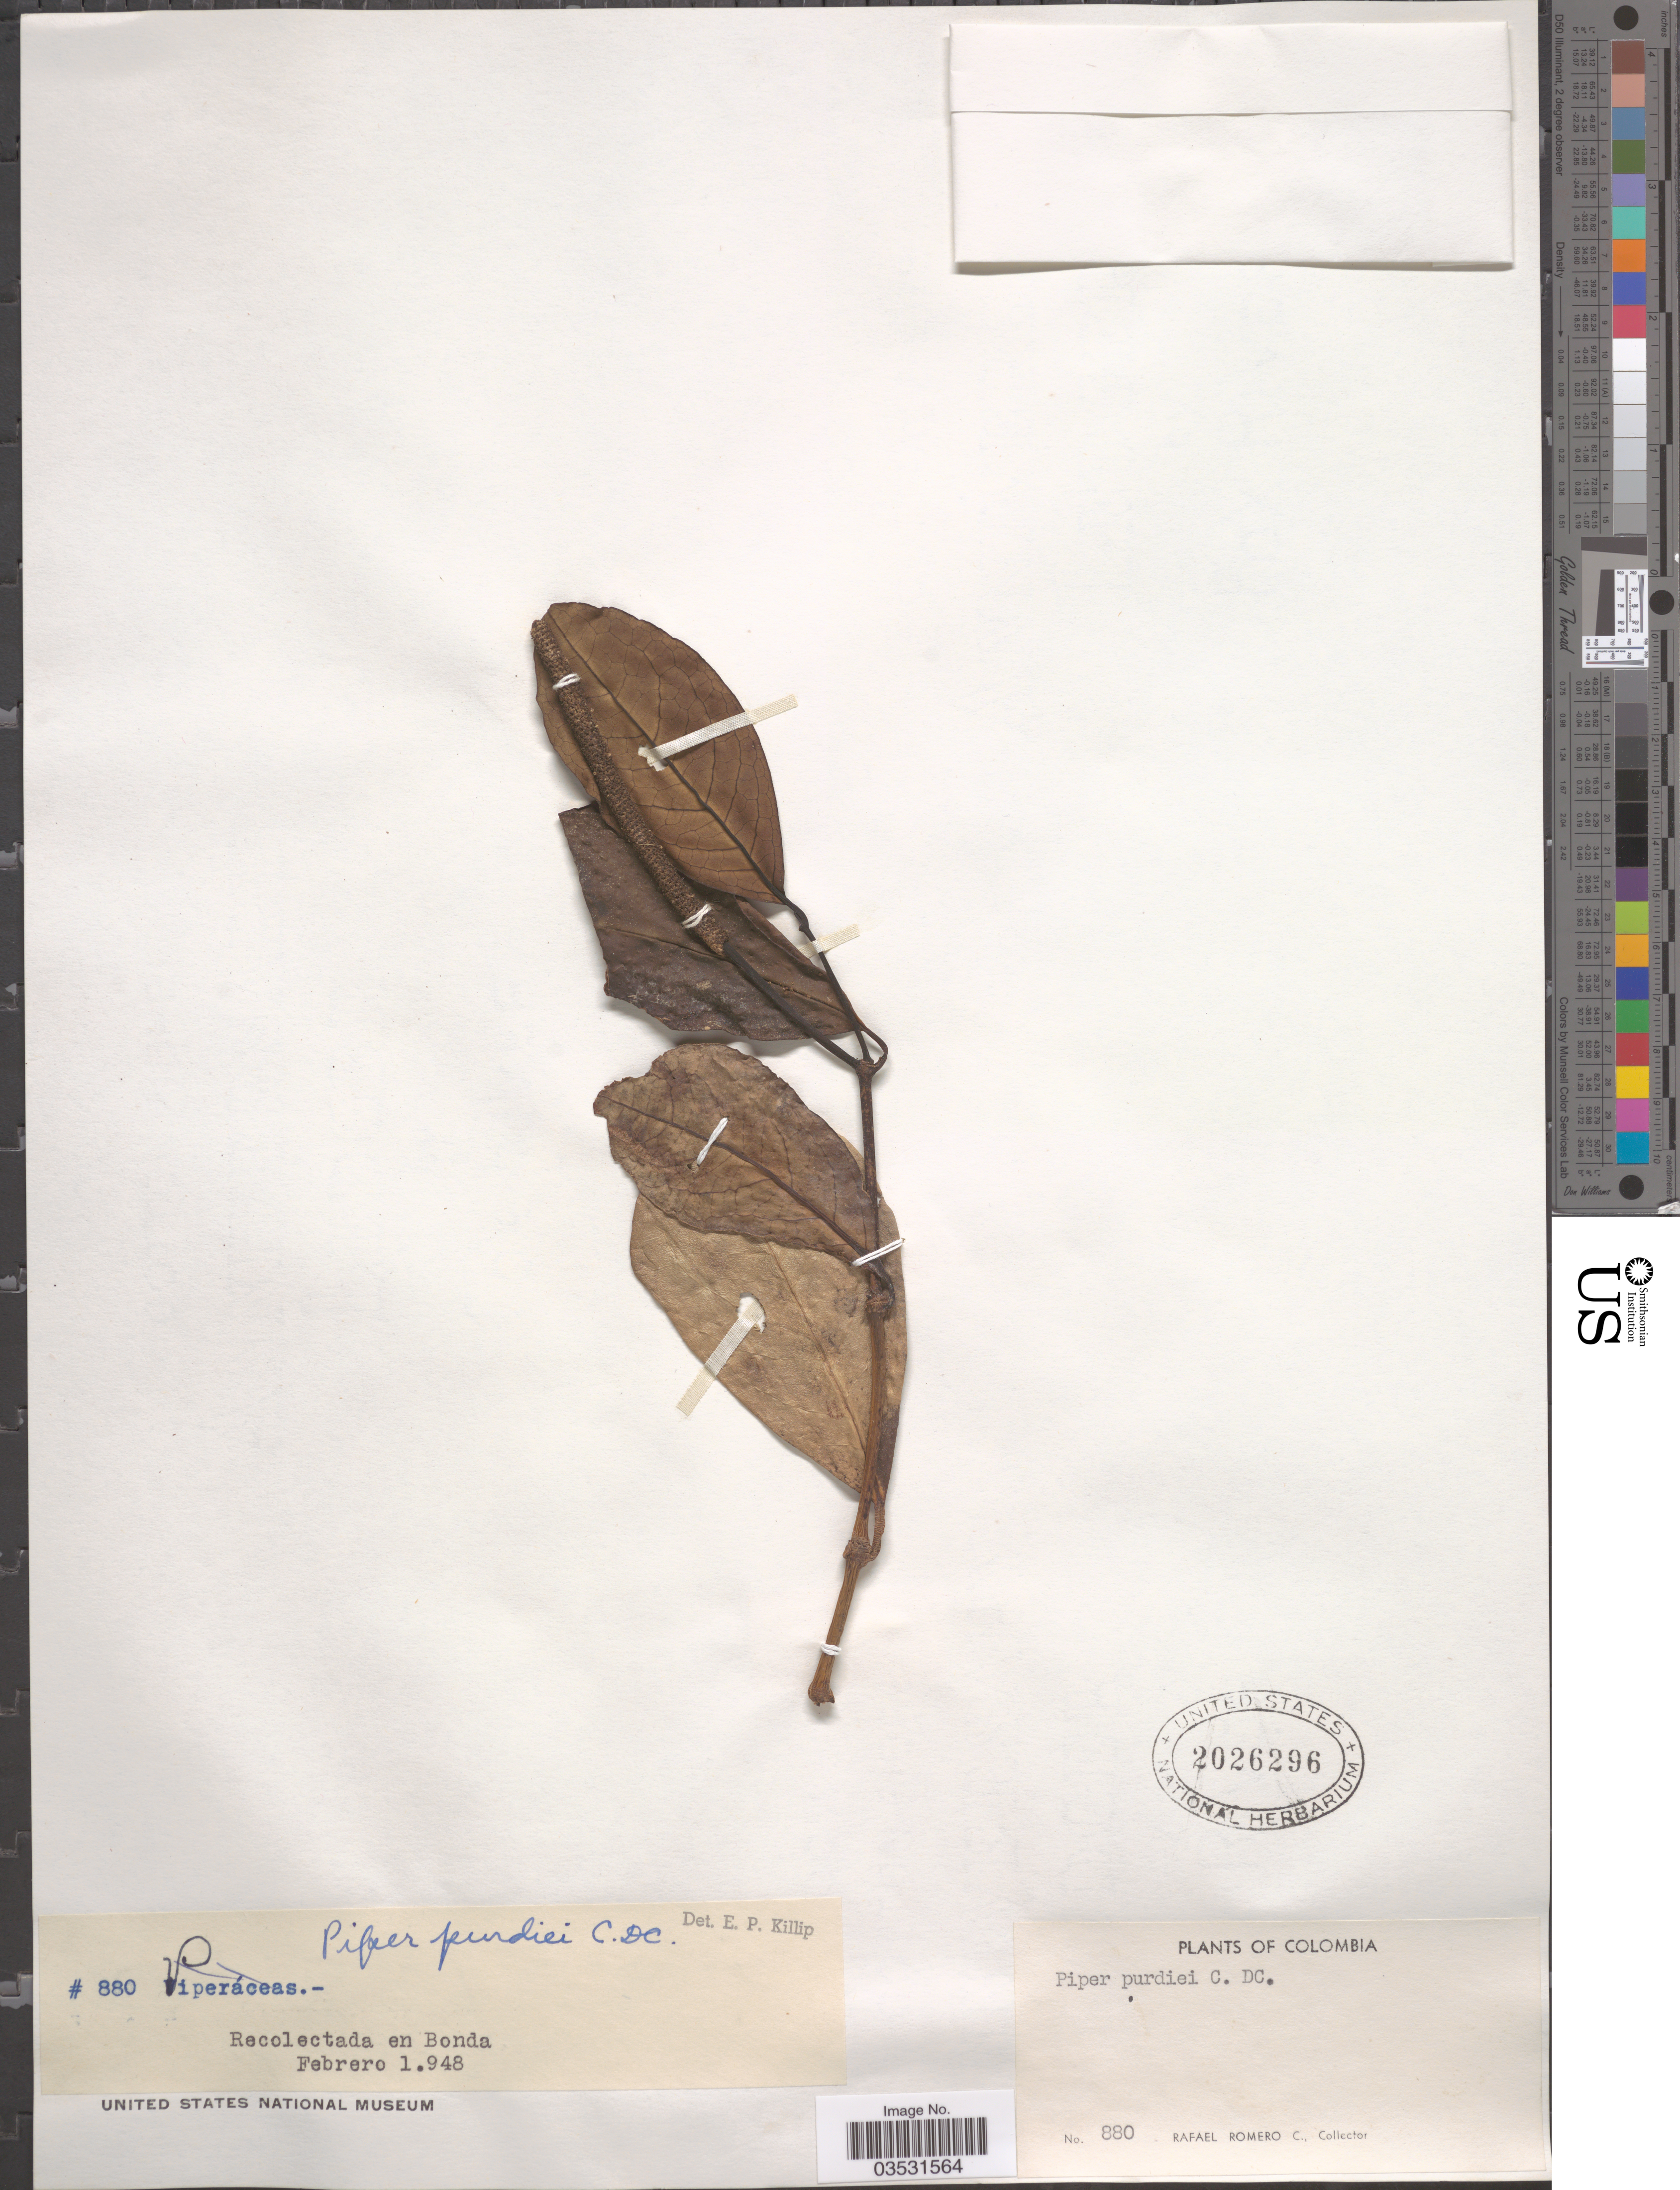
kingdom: Plantae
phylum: Tracheophyta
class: Magnoliopsida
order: Piperales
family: Piperaceae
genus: Piper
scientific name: Piper purdiei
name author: C. DC.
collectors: R. Romero Castañeda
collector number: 880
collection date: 1948-02-01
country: Colombia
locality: En Bonda.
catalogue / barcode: US 2026296